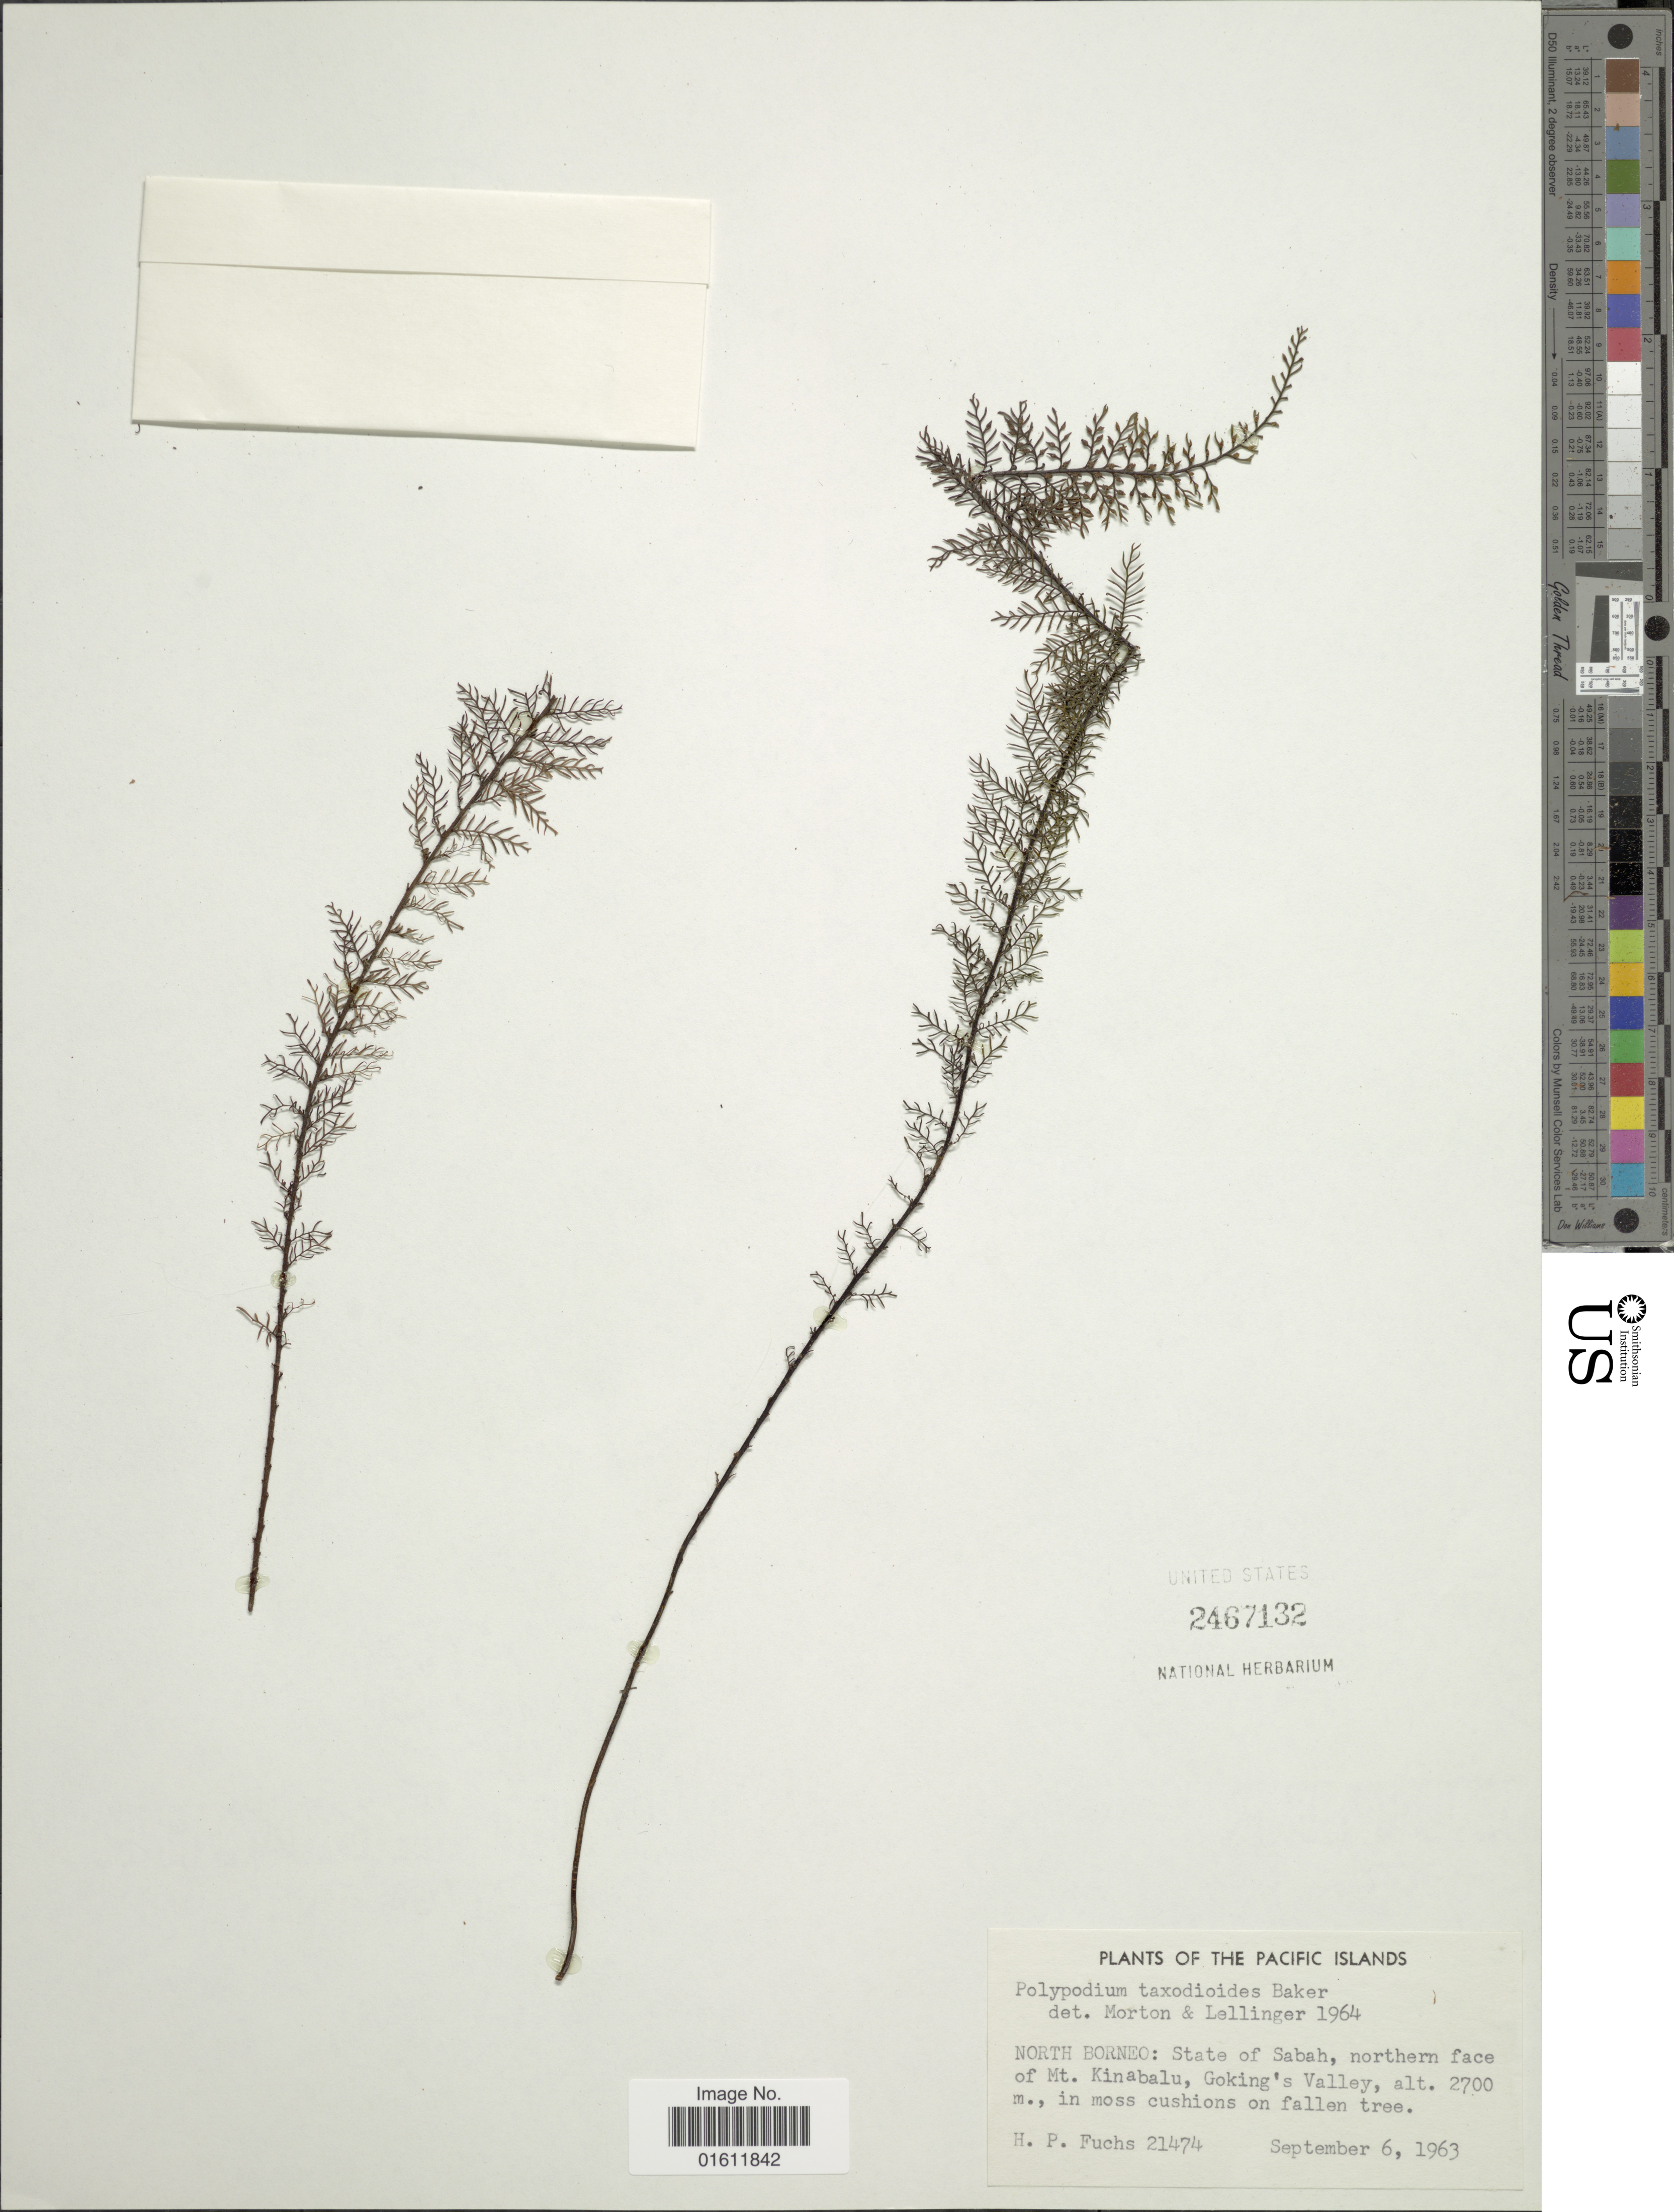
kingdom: Plantae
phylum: Tracheophyta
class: Polypodiopsida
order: Polypodiales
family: Polypodiaceae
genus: Themelium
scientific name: Themelium taxodioides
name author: (Baker) Parris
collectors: H. P. Fuchs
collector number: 21474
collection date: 1963-09-06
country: Malaysia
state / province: Sabah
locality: Pacific Islands, North Borneo, northern face of Mt. Kinabalu, Goking's Valley.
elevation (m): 2700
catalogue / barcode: US 2467132